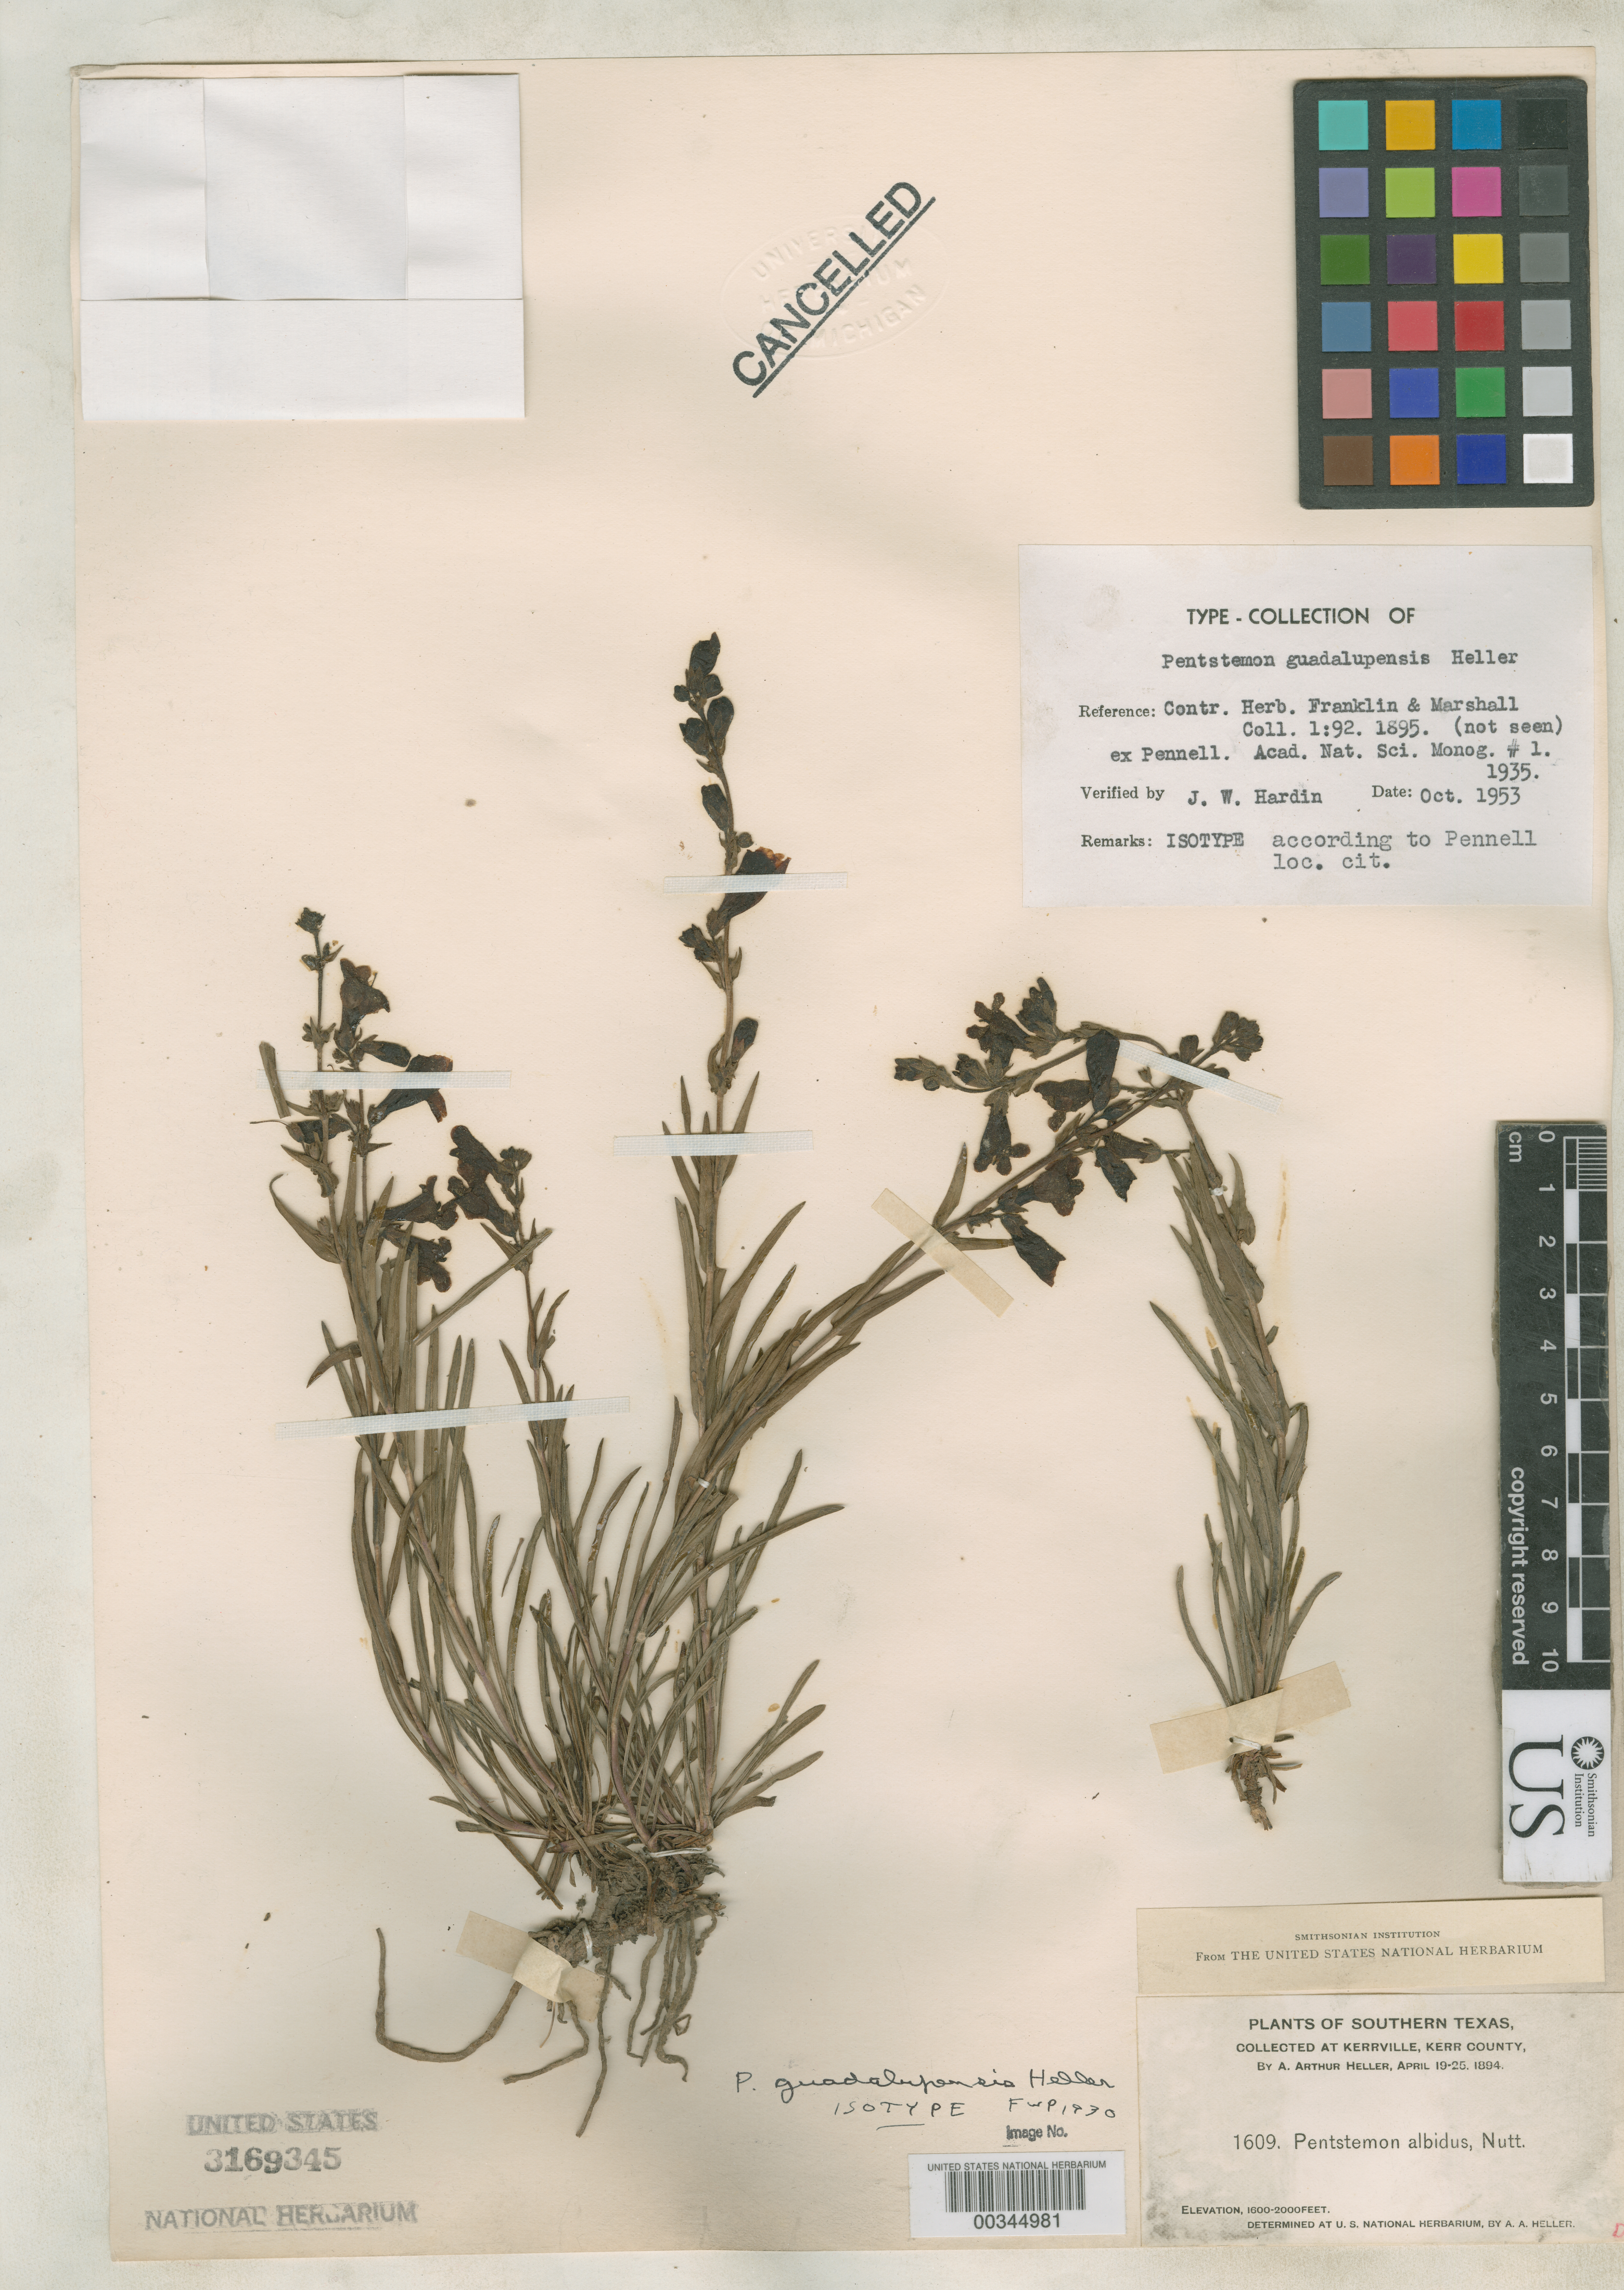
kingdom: Plantae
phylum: Tracheophyta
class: Magnoliopsida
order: Lamiales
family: Plantaginaceae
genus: Penstemon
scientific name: Penstemon guadalupensis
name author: A. Heller ex Pennell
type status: Isotype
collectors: A. A. Heller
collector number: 1609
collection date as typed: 19 Apr 1894 to 25 May 1894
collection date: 1894-04-19/1894-05-25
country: United States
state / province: Texas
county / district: Kerr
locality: Kerrville.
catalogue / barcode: US 3169345